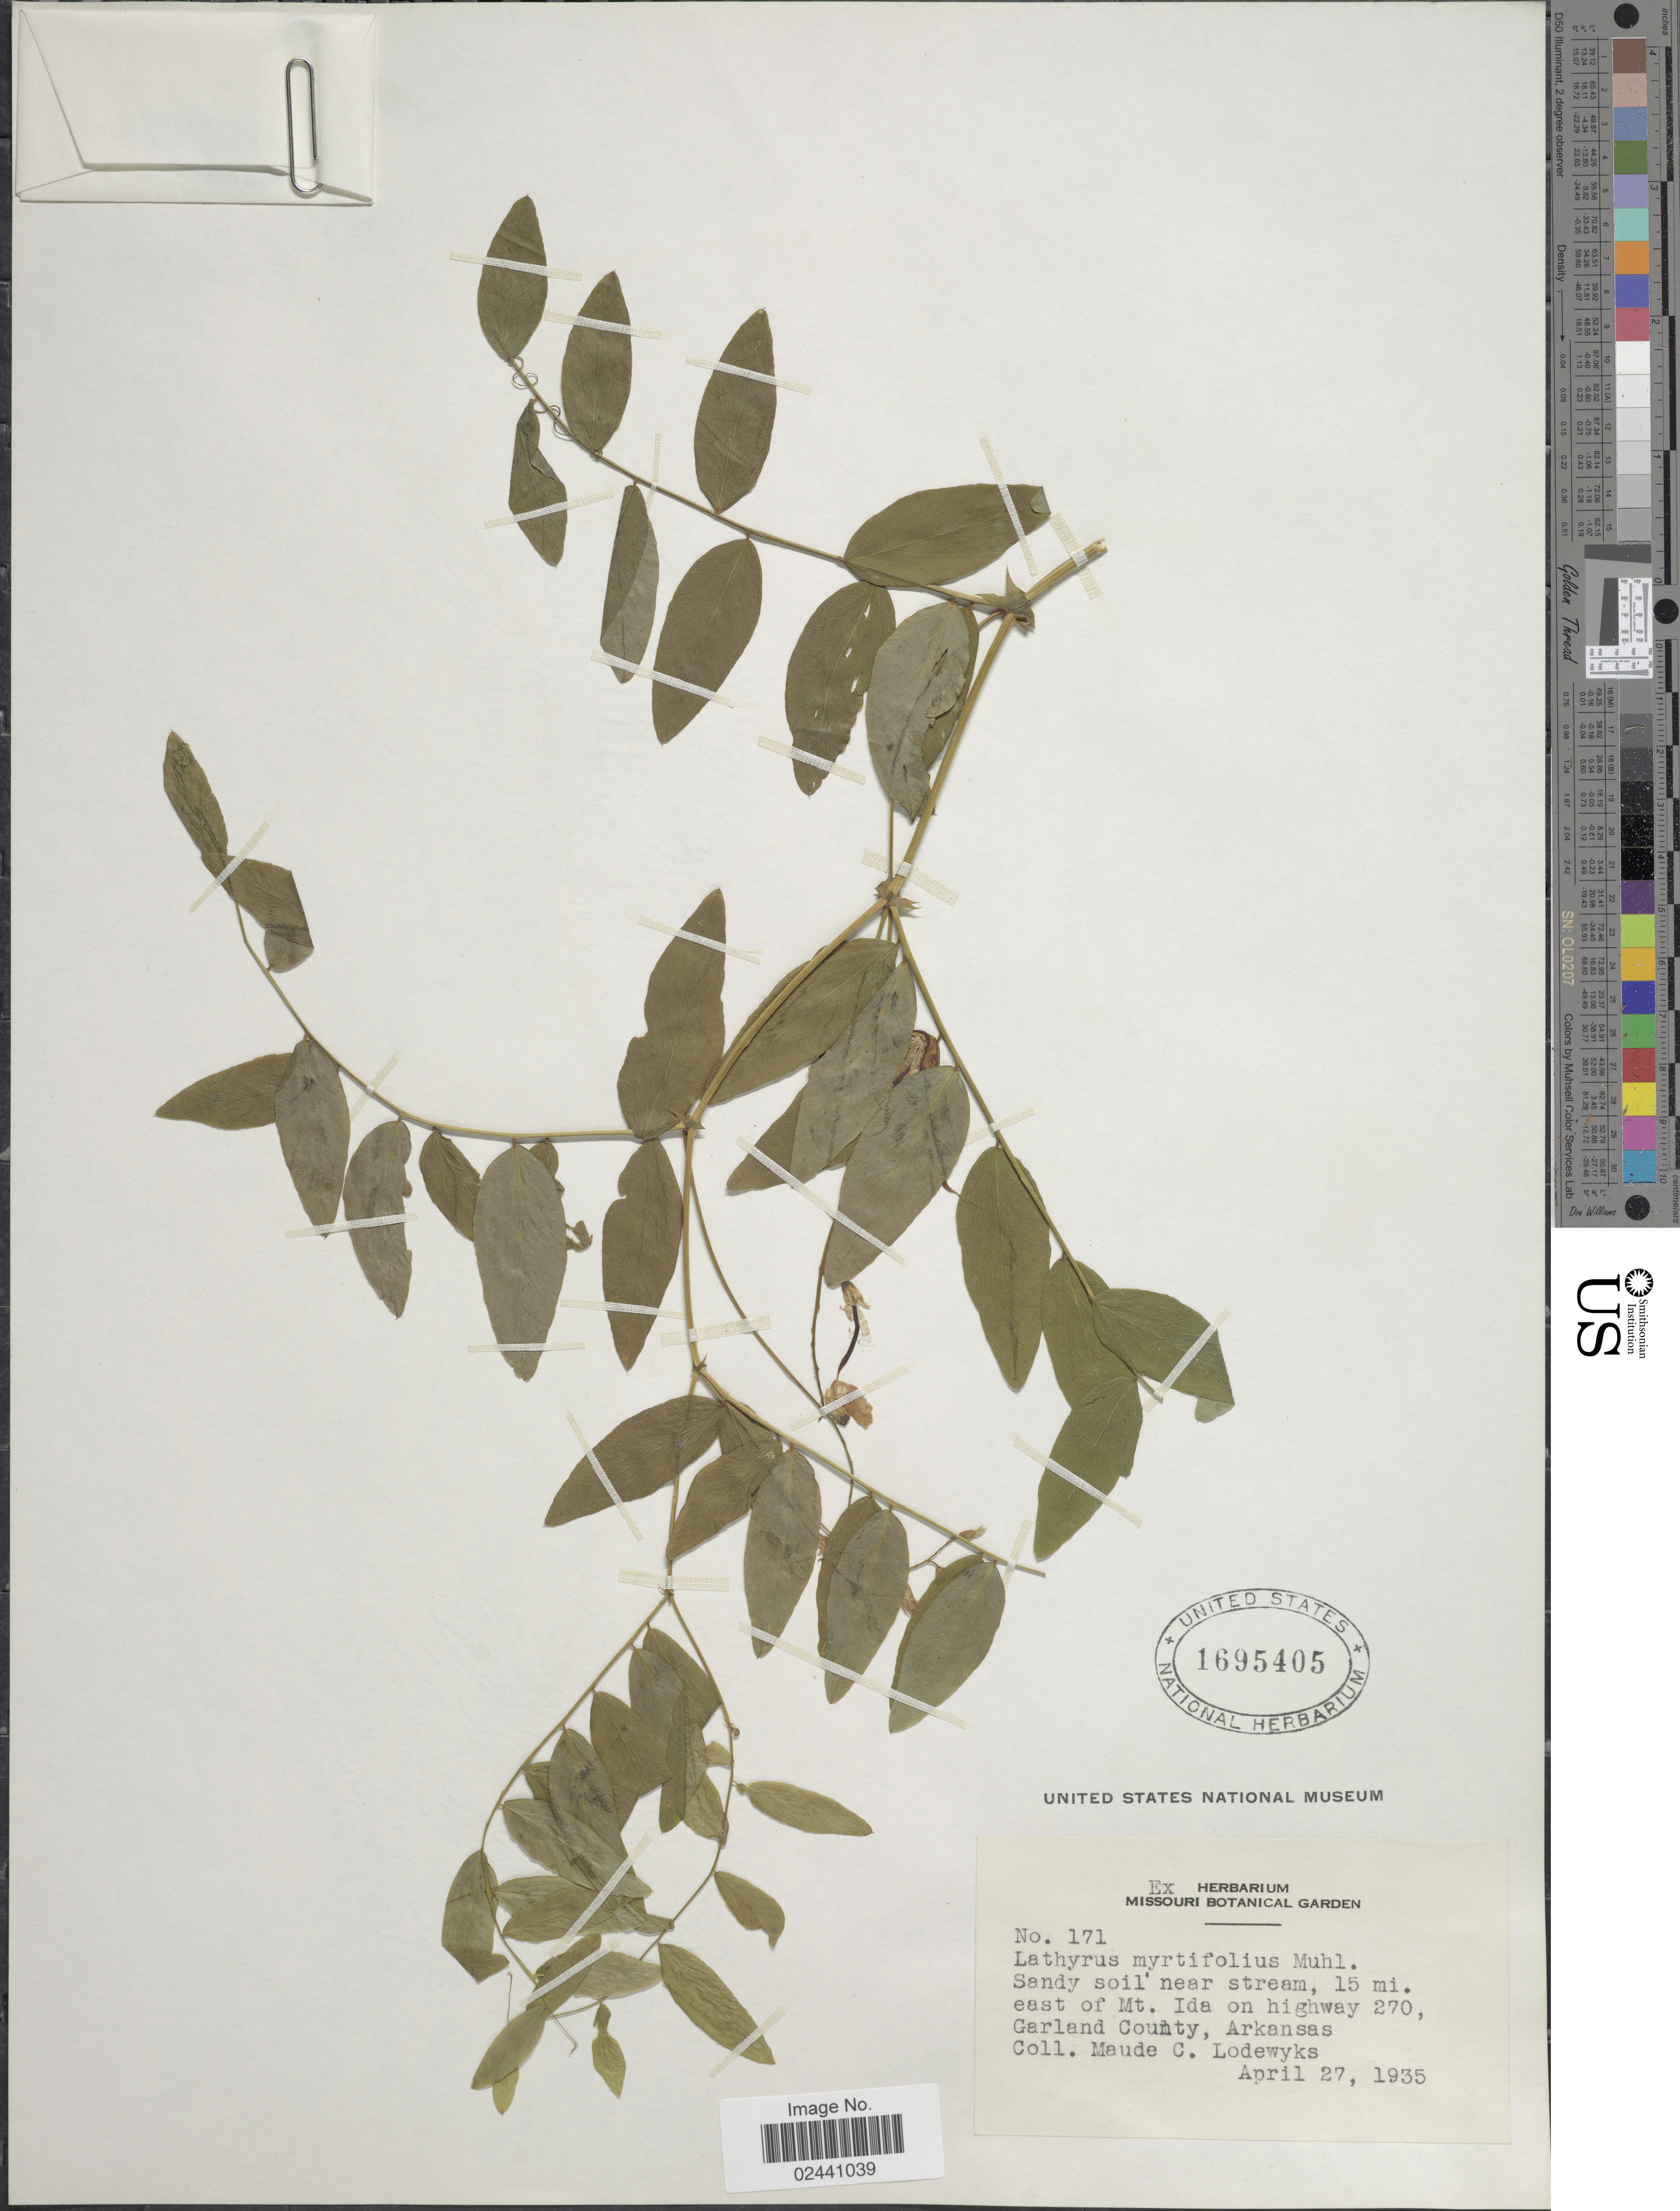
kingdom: Plantae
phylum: Tracheophyta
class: Magnoliopsida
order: Fabales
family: Fabaceae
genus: Lathyrus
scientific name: Lathyrus myrtifolius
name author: Willd.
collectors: M. Lodewyks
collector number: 171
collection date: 1935-04-27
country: United States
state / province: Arkansas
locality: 15 mi. east of Mt. ida on highway 270, Garland County.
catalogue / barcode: US 1695405